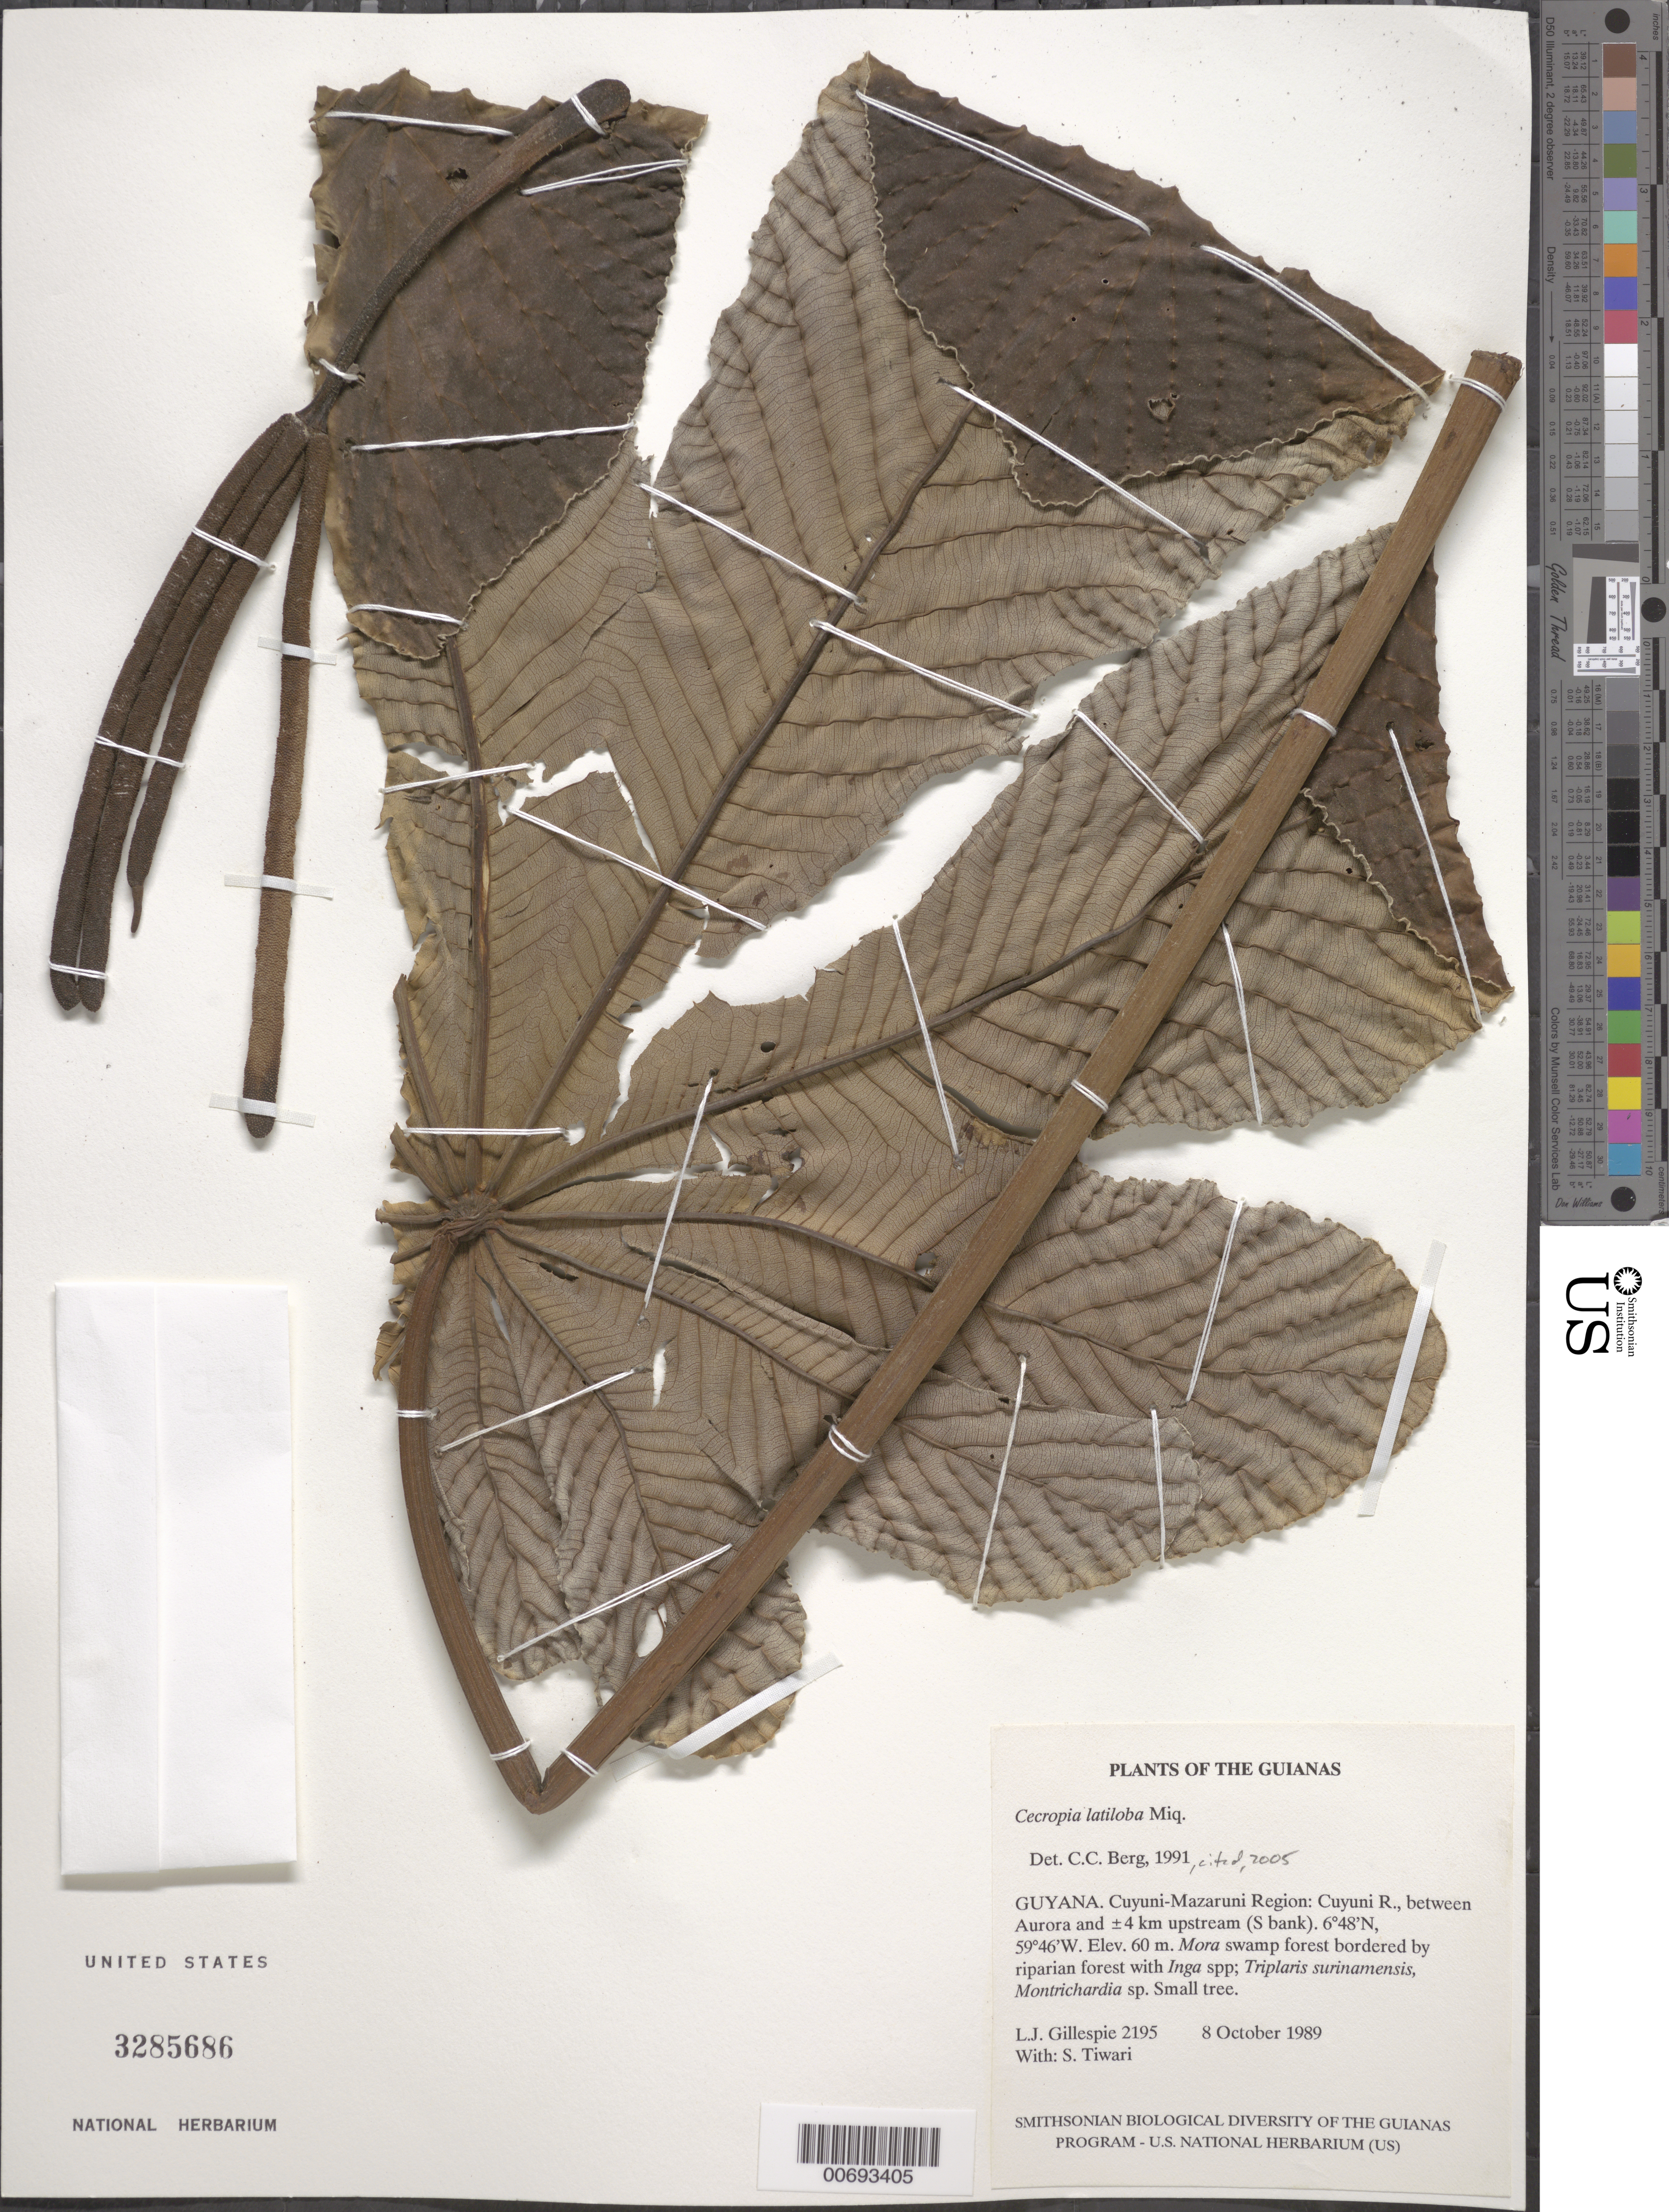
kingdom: Plantae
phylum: Tracheophyta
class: Magnoliopsida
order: Rosales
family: Urticaceae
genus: Cecropia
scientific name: Cecropia latiloba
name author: Miq.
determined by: Berg, C. C.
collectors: L. J. Gillespie & S. Tiwari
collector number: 2195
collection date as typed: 8 October 1989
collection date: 1989-10-08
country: Guyana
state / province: Cuyuni-Mazaruni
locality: Cuyuni R., between Aurora and ±4 km upstream (S bank)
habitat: Mora swamp forest bordered by riparian forest. Inga spp; Triplaris surinamensis, Montrichardia sp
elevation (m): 60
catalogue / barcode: US 3285686